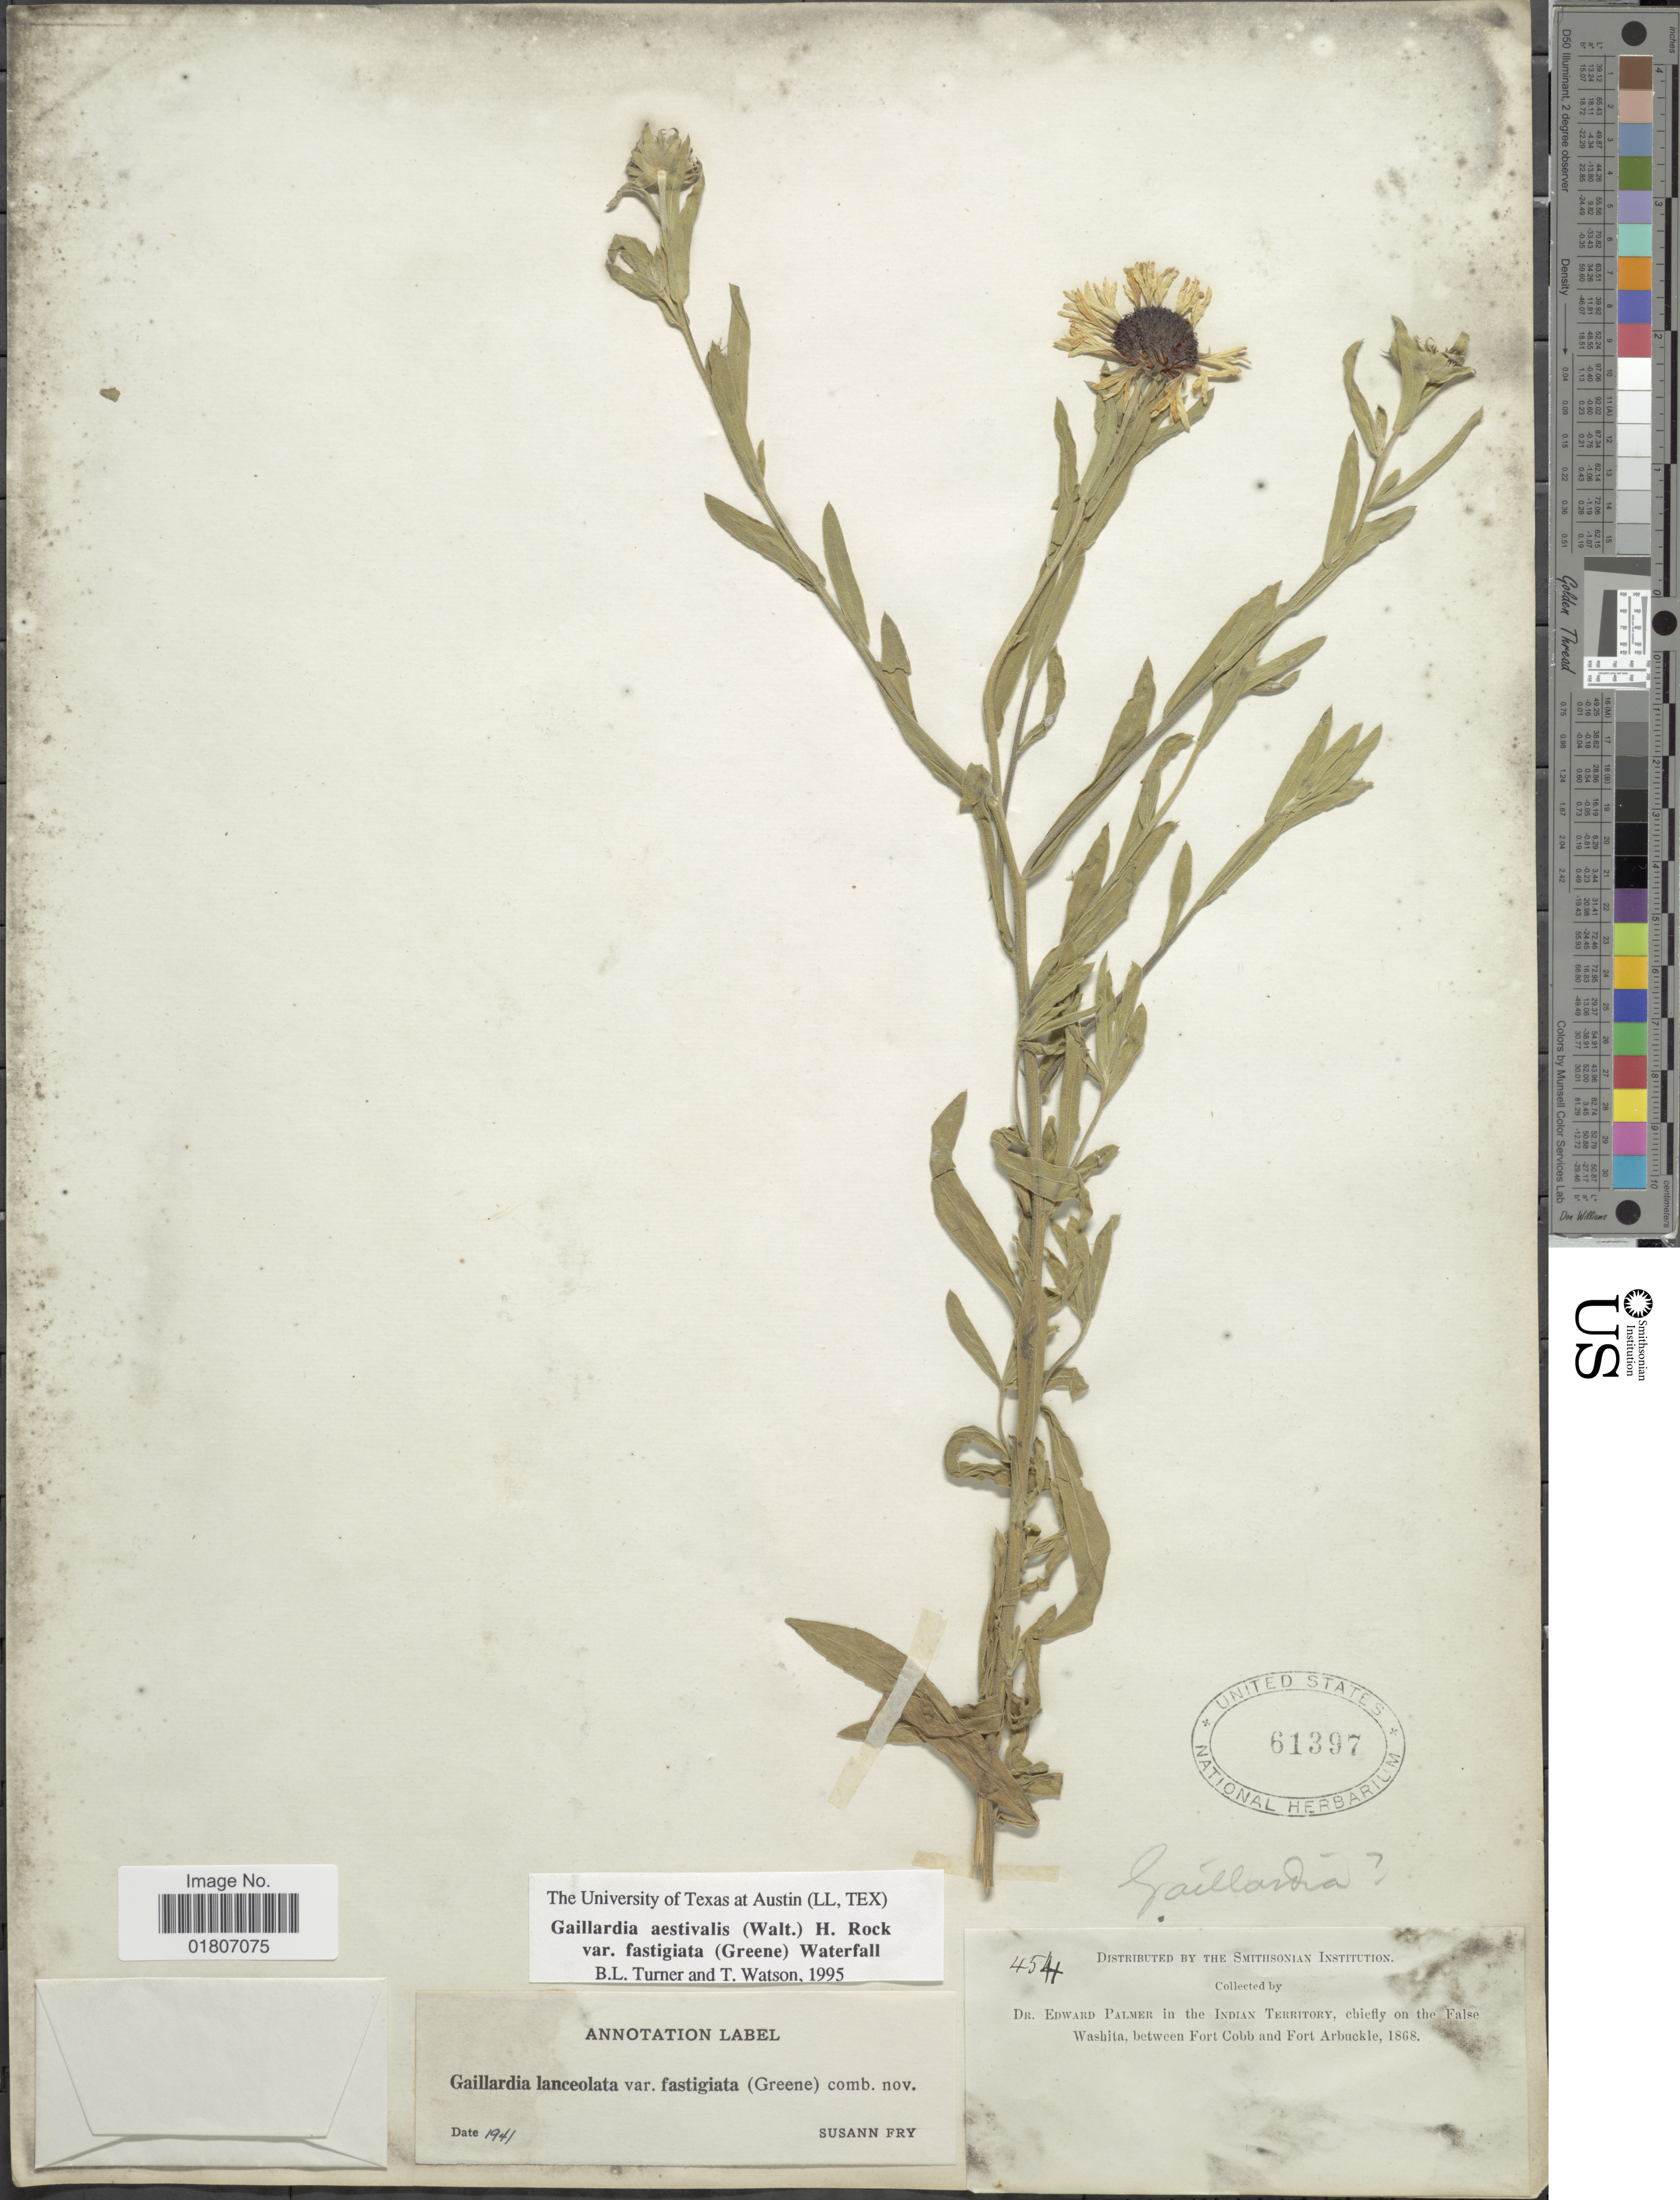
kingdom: Plantae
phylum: Tracheophyta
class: Magnoliopsida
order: Asterales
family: Asteraceae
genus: Gaillardia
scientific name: Gaillardia aestivalis var. fastigiata (indet)?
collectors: E. Palmer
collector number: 454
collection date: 1868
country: United States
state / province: Oklahoma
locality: Indian Territory, in the False Washita, between Fort Cobb and Fort Arbuckle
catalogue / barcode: US 61397